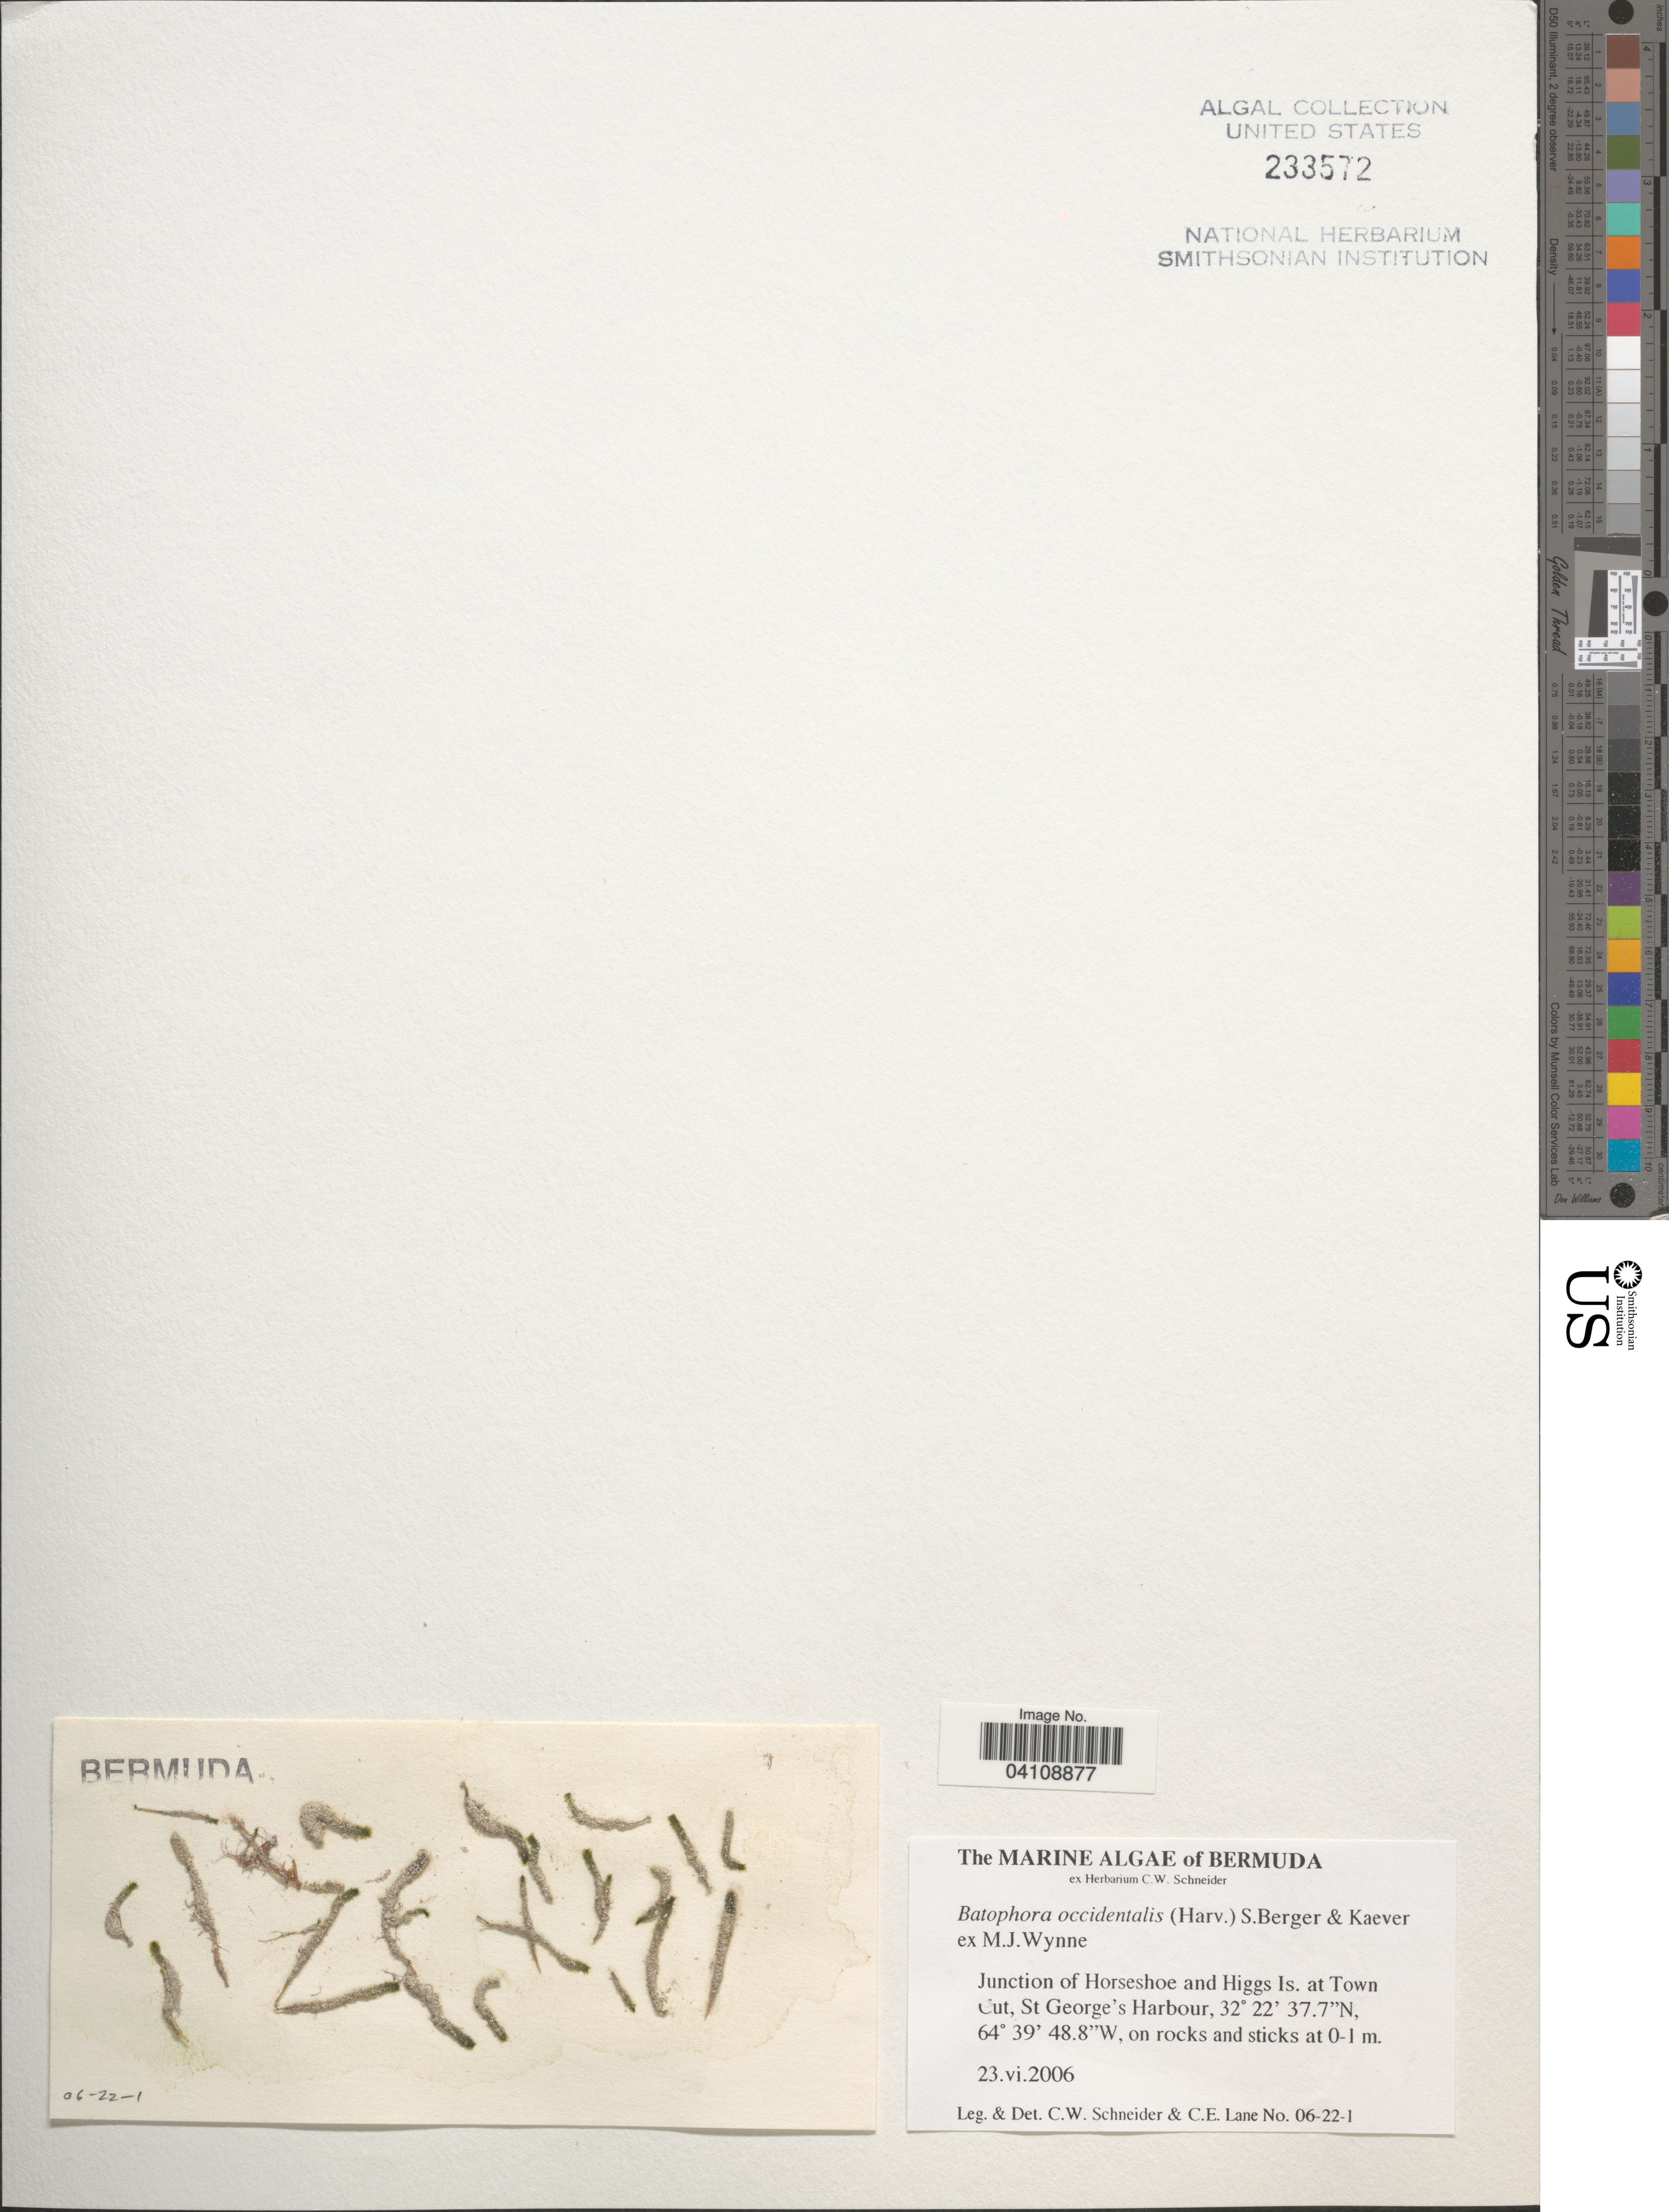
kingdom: Plantae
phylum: Chlorophyta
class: Ulvophyceae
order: Dasycladales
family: Dasycladaceae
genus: Batophora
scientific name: Batophora occidentalis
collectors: C. W.Schneider & C. E. Lane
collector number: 06-22-1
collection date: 2006-06-23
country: Bermuda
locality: Junction of Horseshoe and Higgs Is. at Town Cut, St George's Harbour.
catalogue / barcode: US 233572